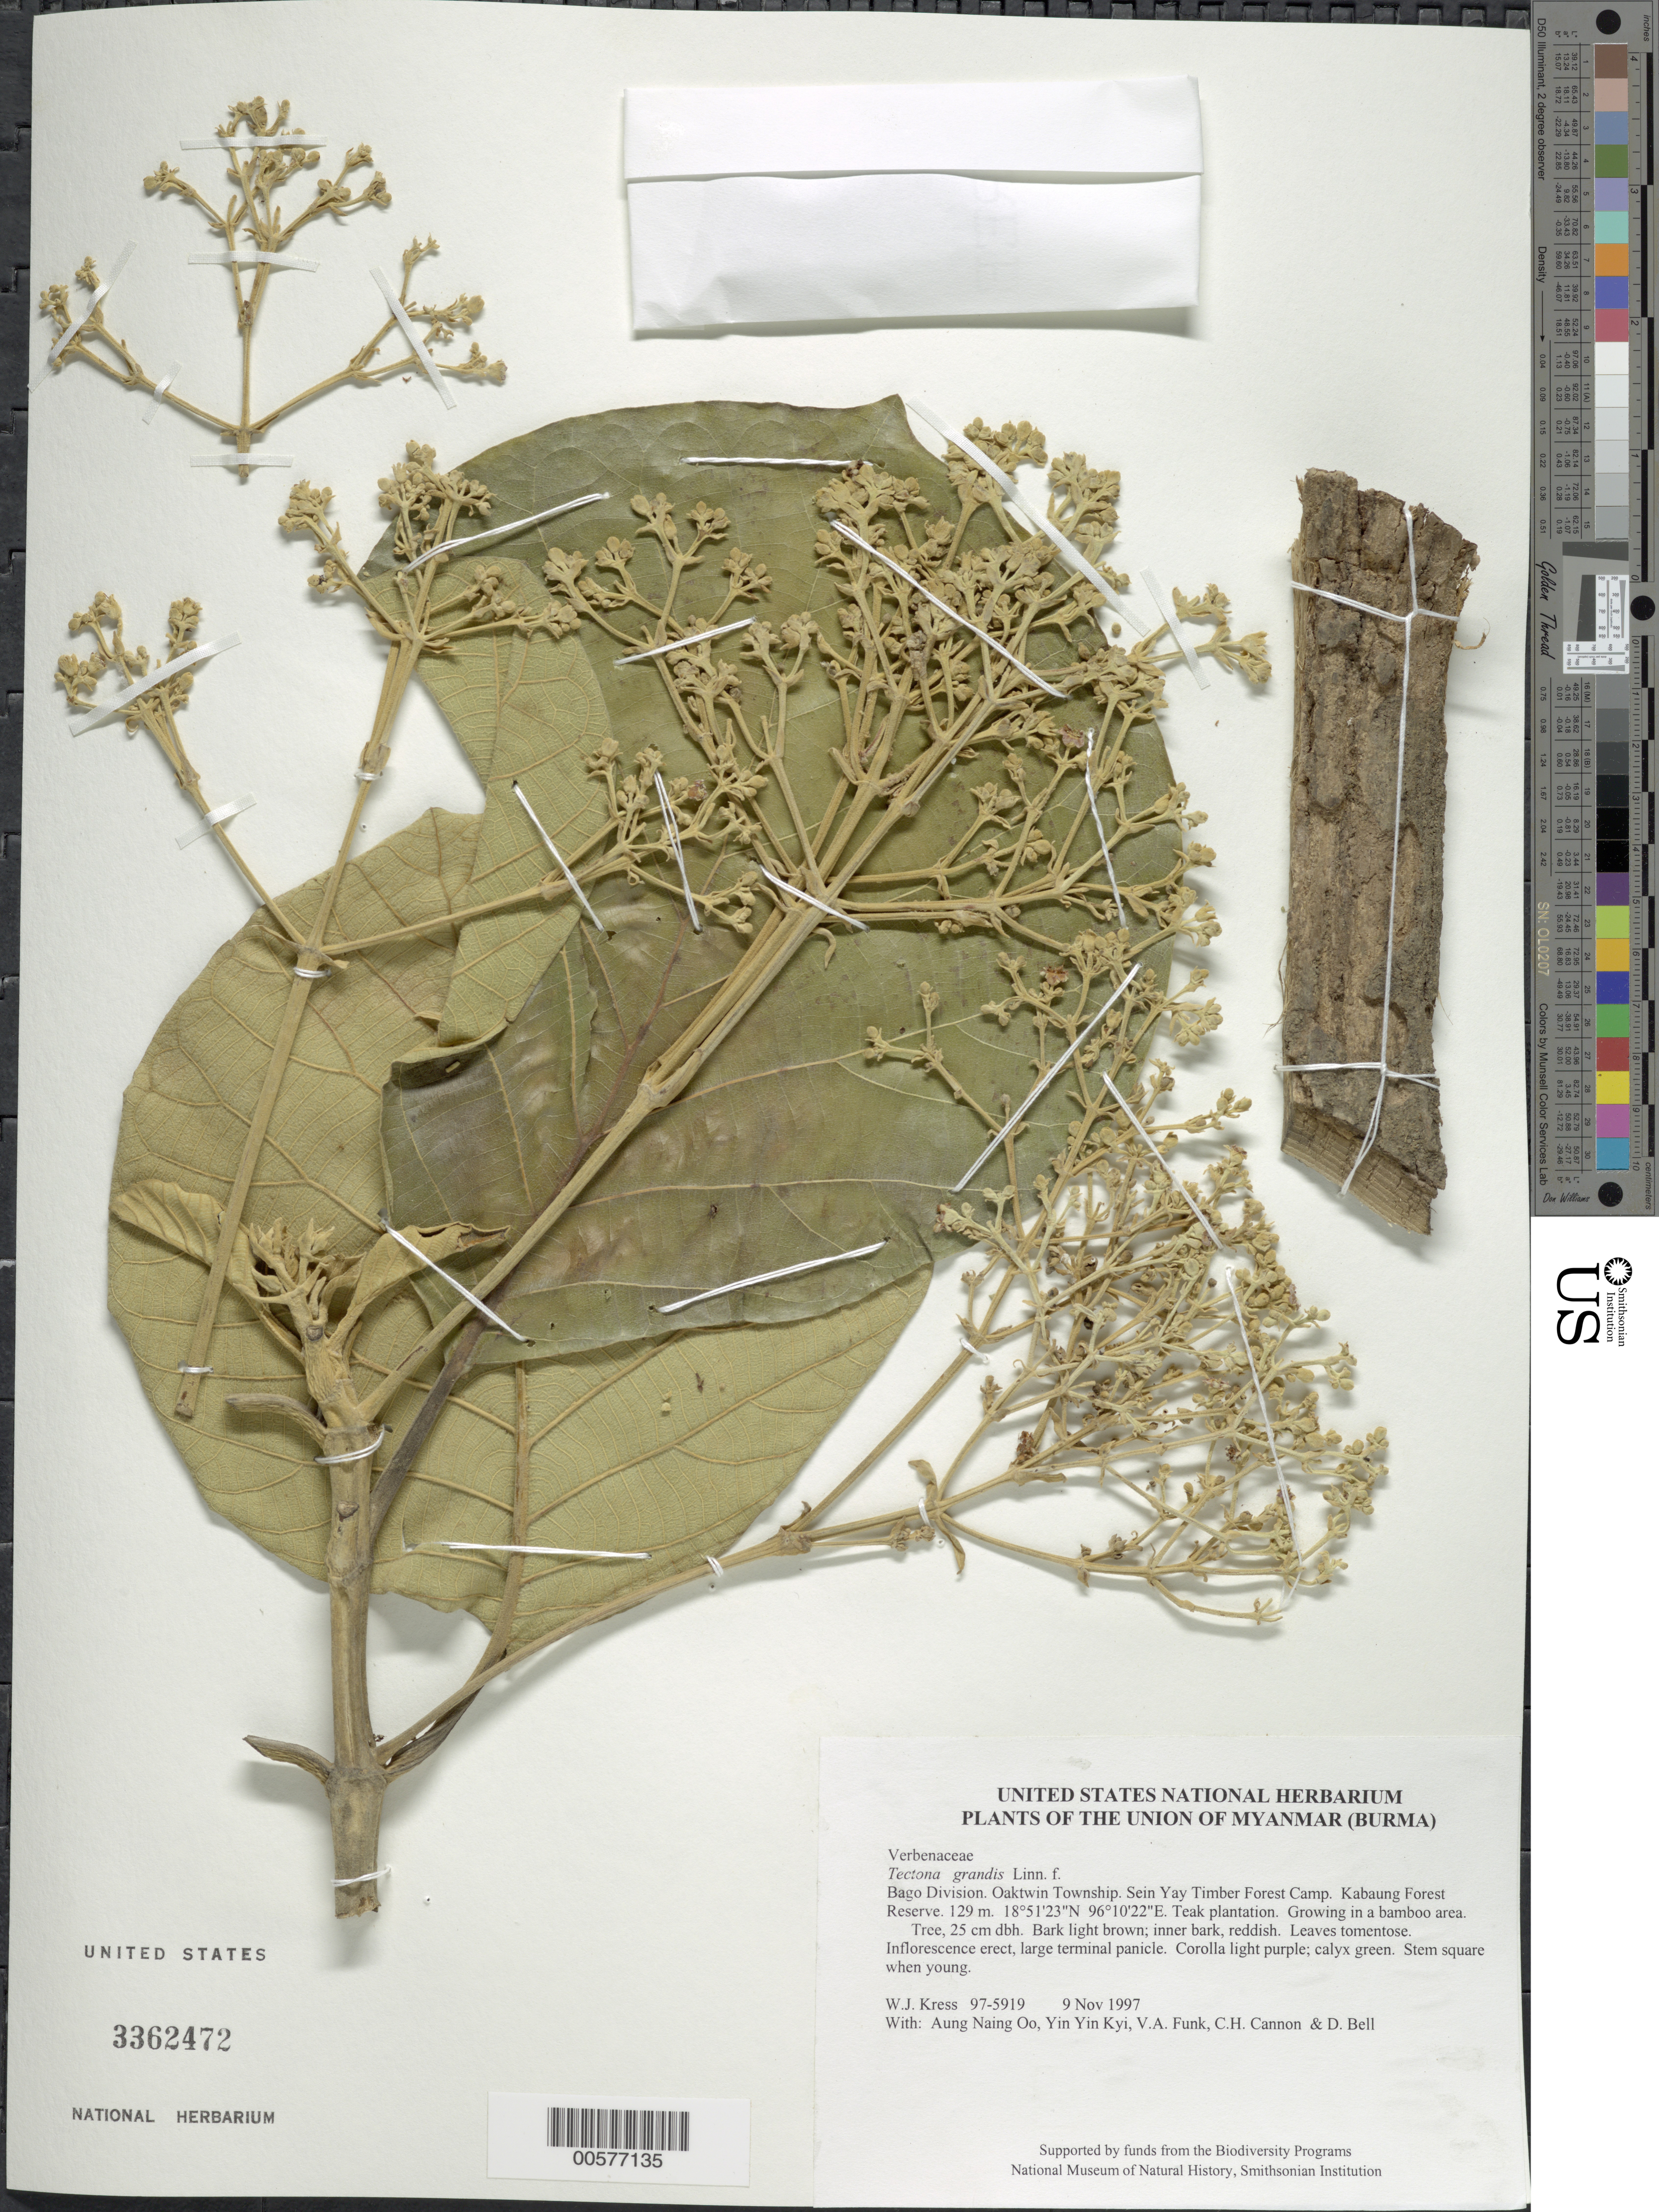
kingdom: Plantae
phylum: Tracheophyta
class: Magnoliopsida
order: Lamiales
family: Lamiaceae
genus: Tectona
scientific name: Tectona grandis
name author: L. f.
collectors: W. J. Kress, Aung Naing Oo, Yin Yin Kyi, V. Funk, C. H. Cannon & D. A. Bell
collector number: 97-5919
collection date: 1997-11-09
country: Myanmar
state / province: Bago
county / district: Oaktwin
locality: Sein Yay Timber Forest Camp. Kabaung Forest Reserve.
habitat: Teak plantation. Growing in a bamboo area.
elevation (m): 129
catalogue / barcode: US 3362472